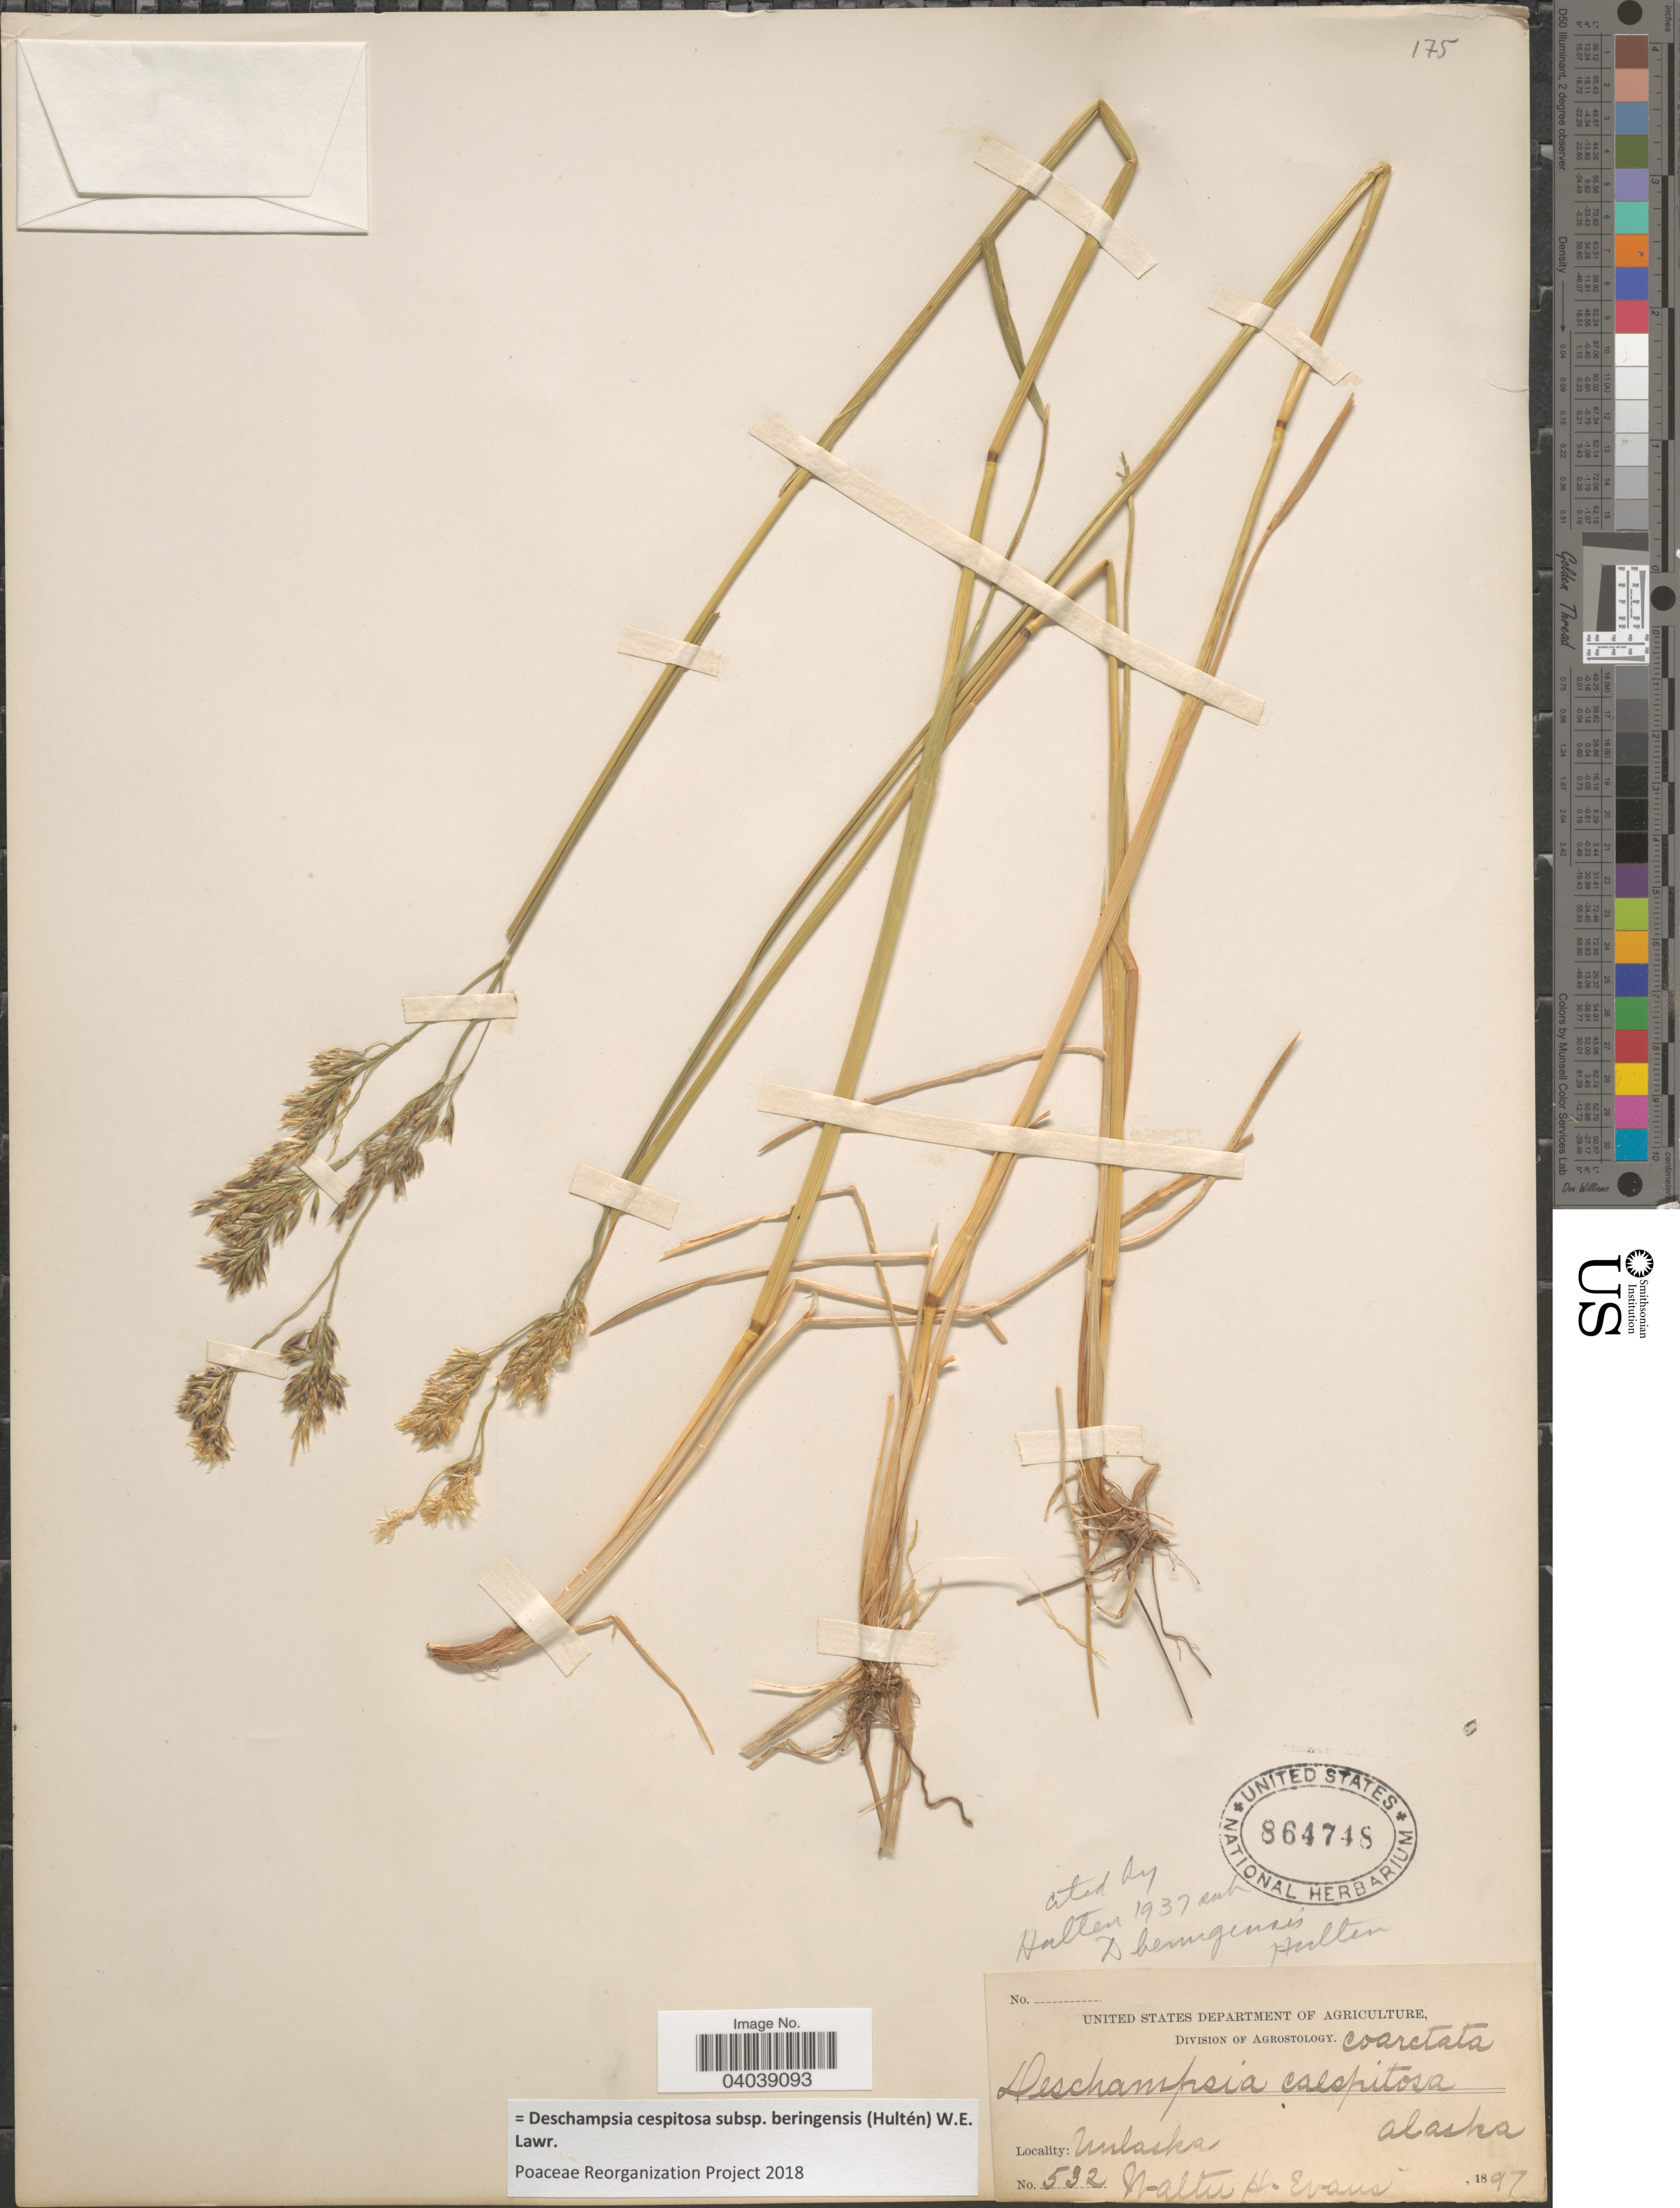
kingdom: Plantae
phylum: Tracheophyta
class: Liliopsida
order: Poales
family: Poaceae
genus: Deschampsia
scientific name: Deschampsia cespitosa subsp. beringensis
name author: (Hultén) Lawrence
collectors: W. H. Evans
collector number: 532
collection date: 1897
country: United States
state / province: Alaska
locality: Unlaska.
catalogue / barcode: US 864748